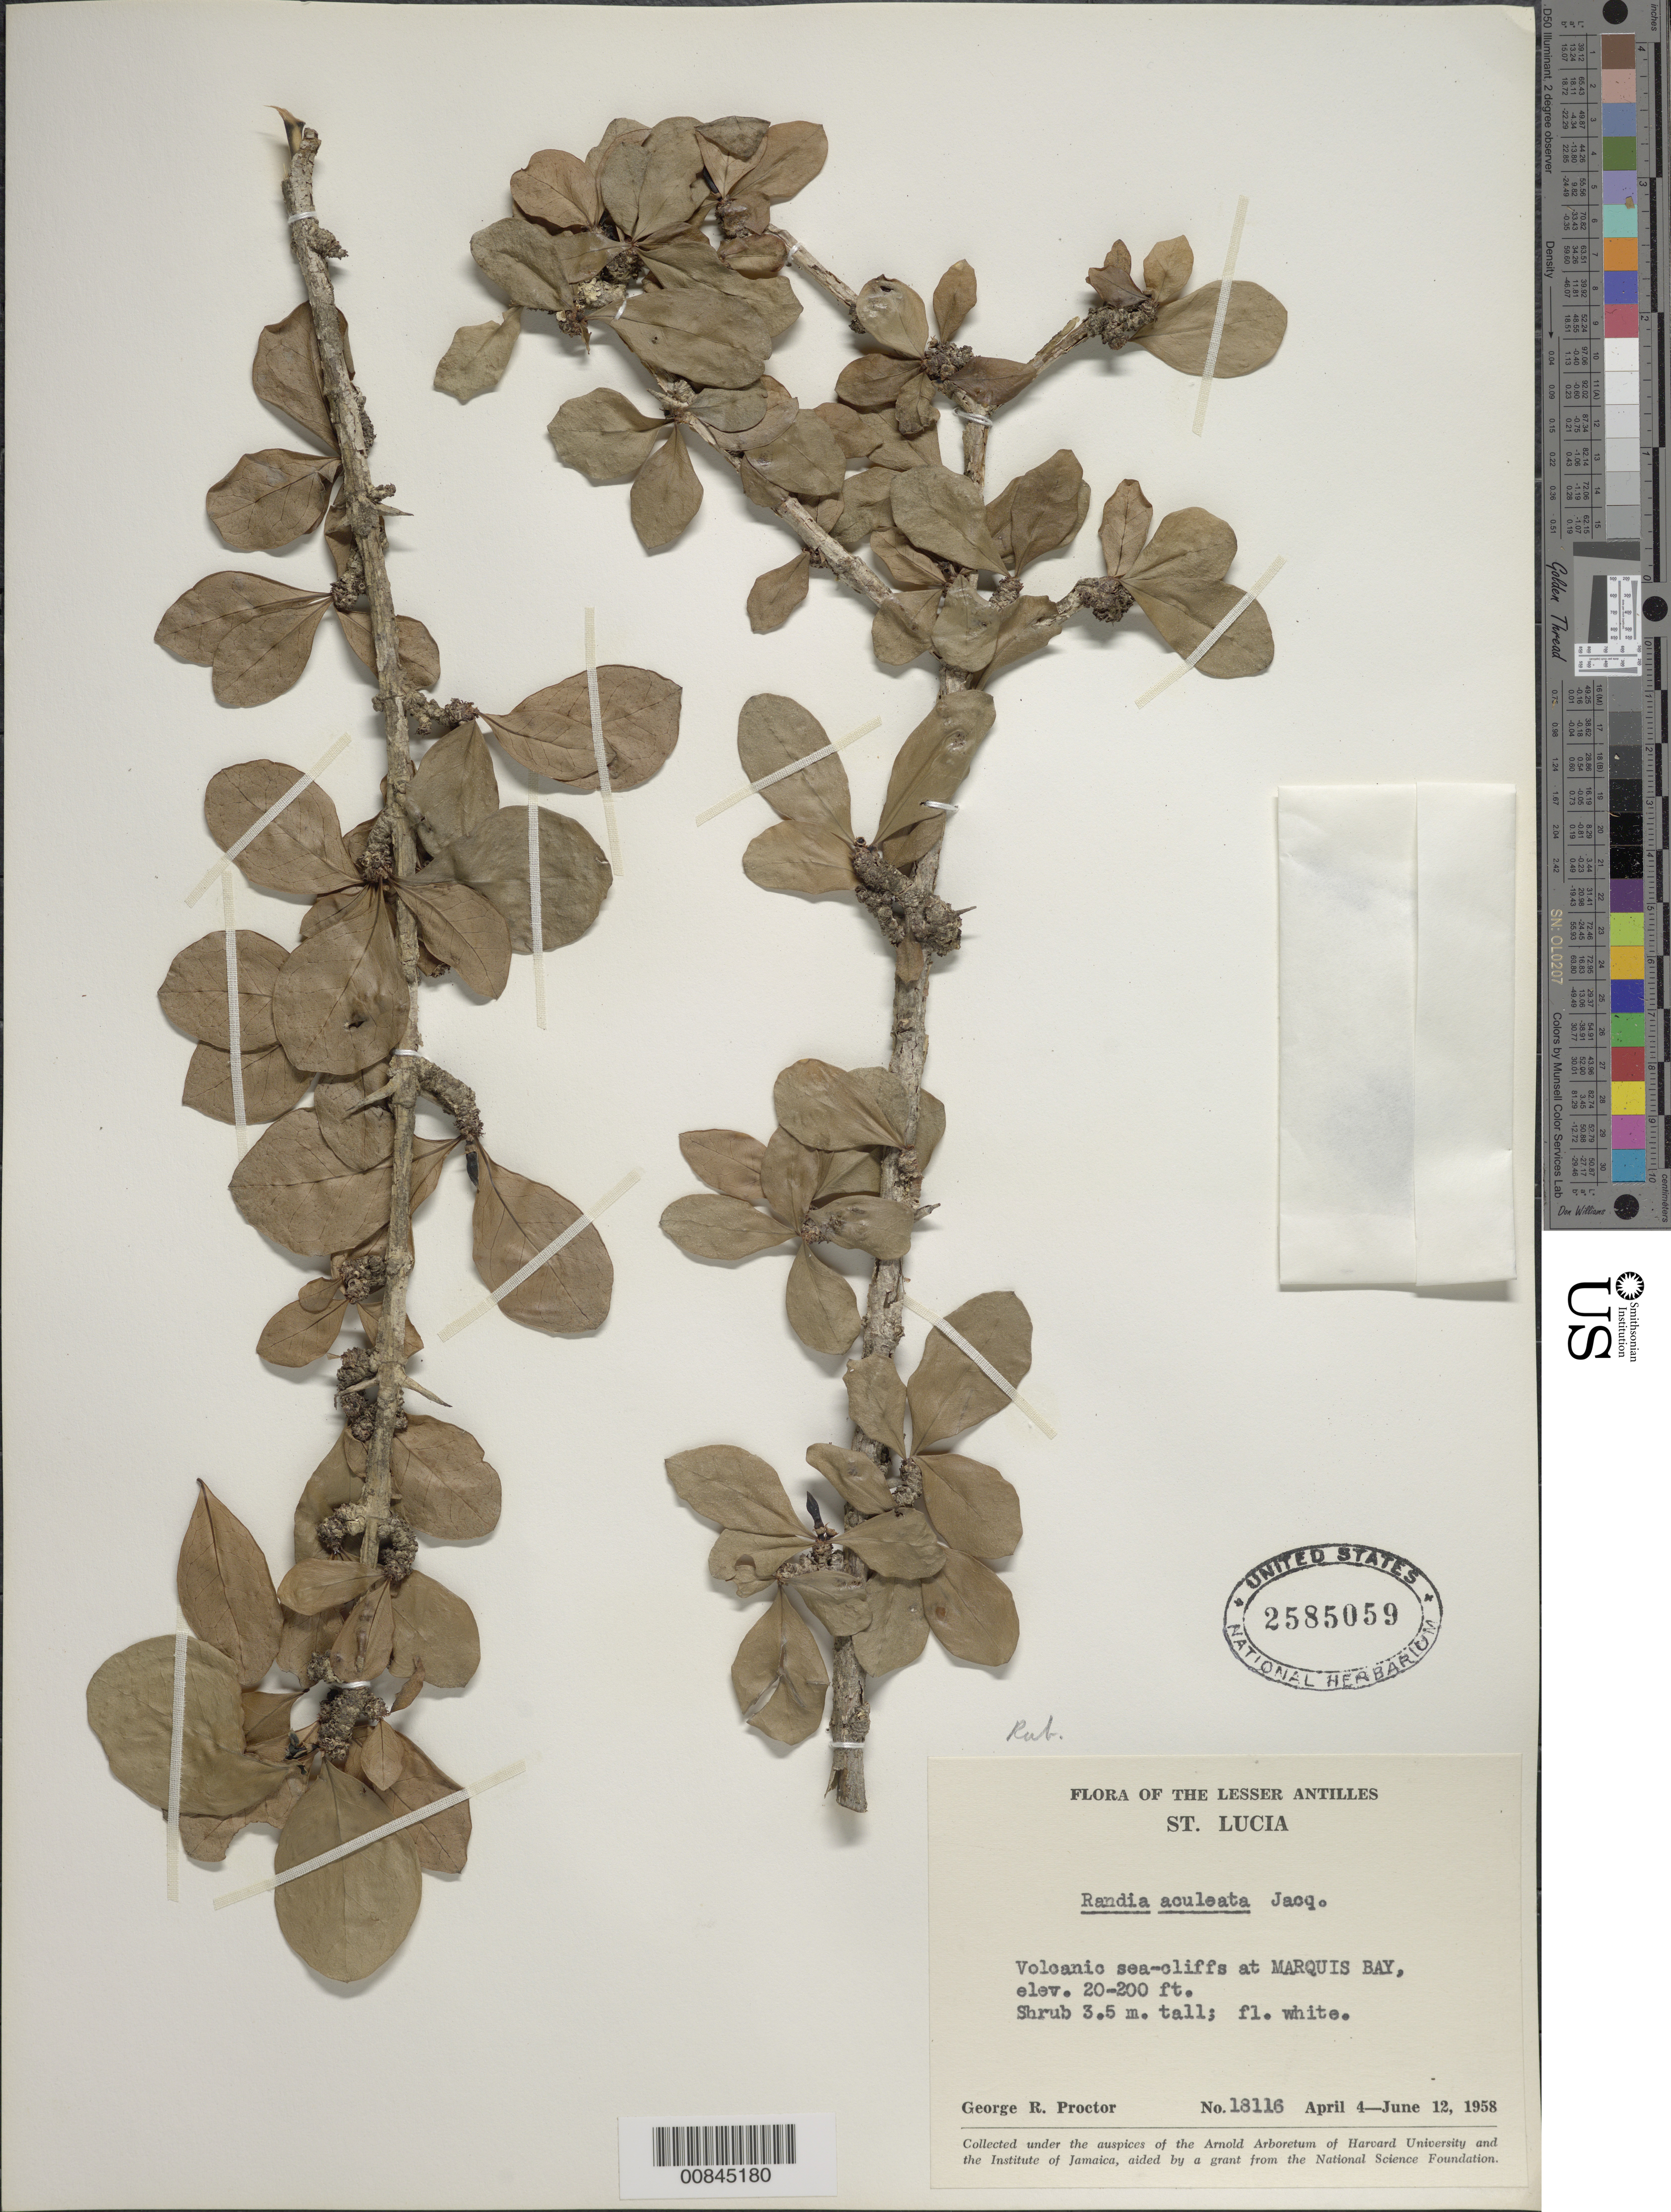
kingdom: Plantae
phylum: Tracheophyta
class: Magnoliopsida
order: Gentianales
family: Rubiaceae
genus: Randia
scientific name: Randia aculeata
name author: L.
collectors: G. R. Proctor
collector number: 18116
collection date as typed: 04 Apr 1958 to 12 Jun 1958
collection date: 1958-04-04/1958-06-12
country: St. Lucia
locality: Marquis Bay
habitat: Volcanic sea-cliffs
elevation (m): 6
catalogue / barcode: US 2585059